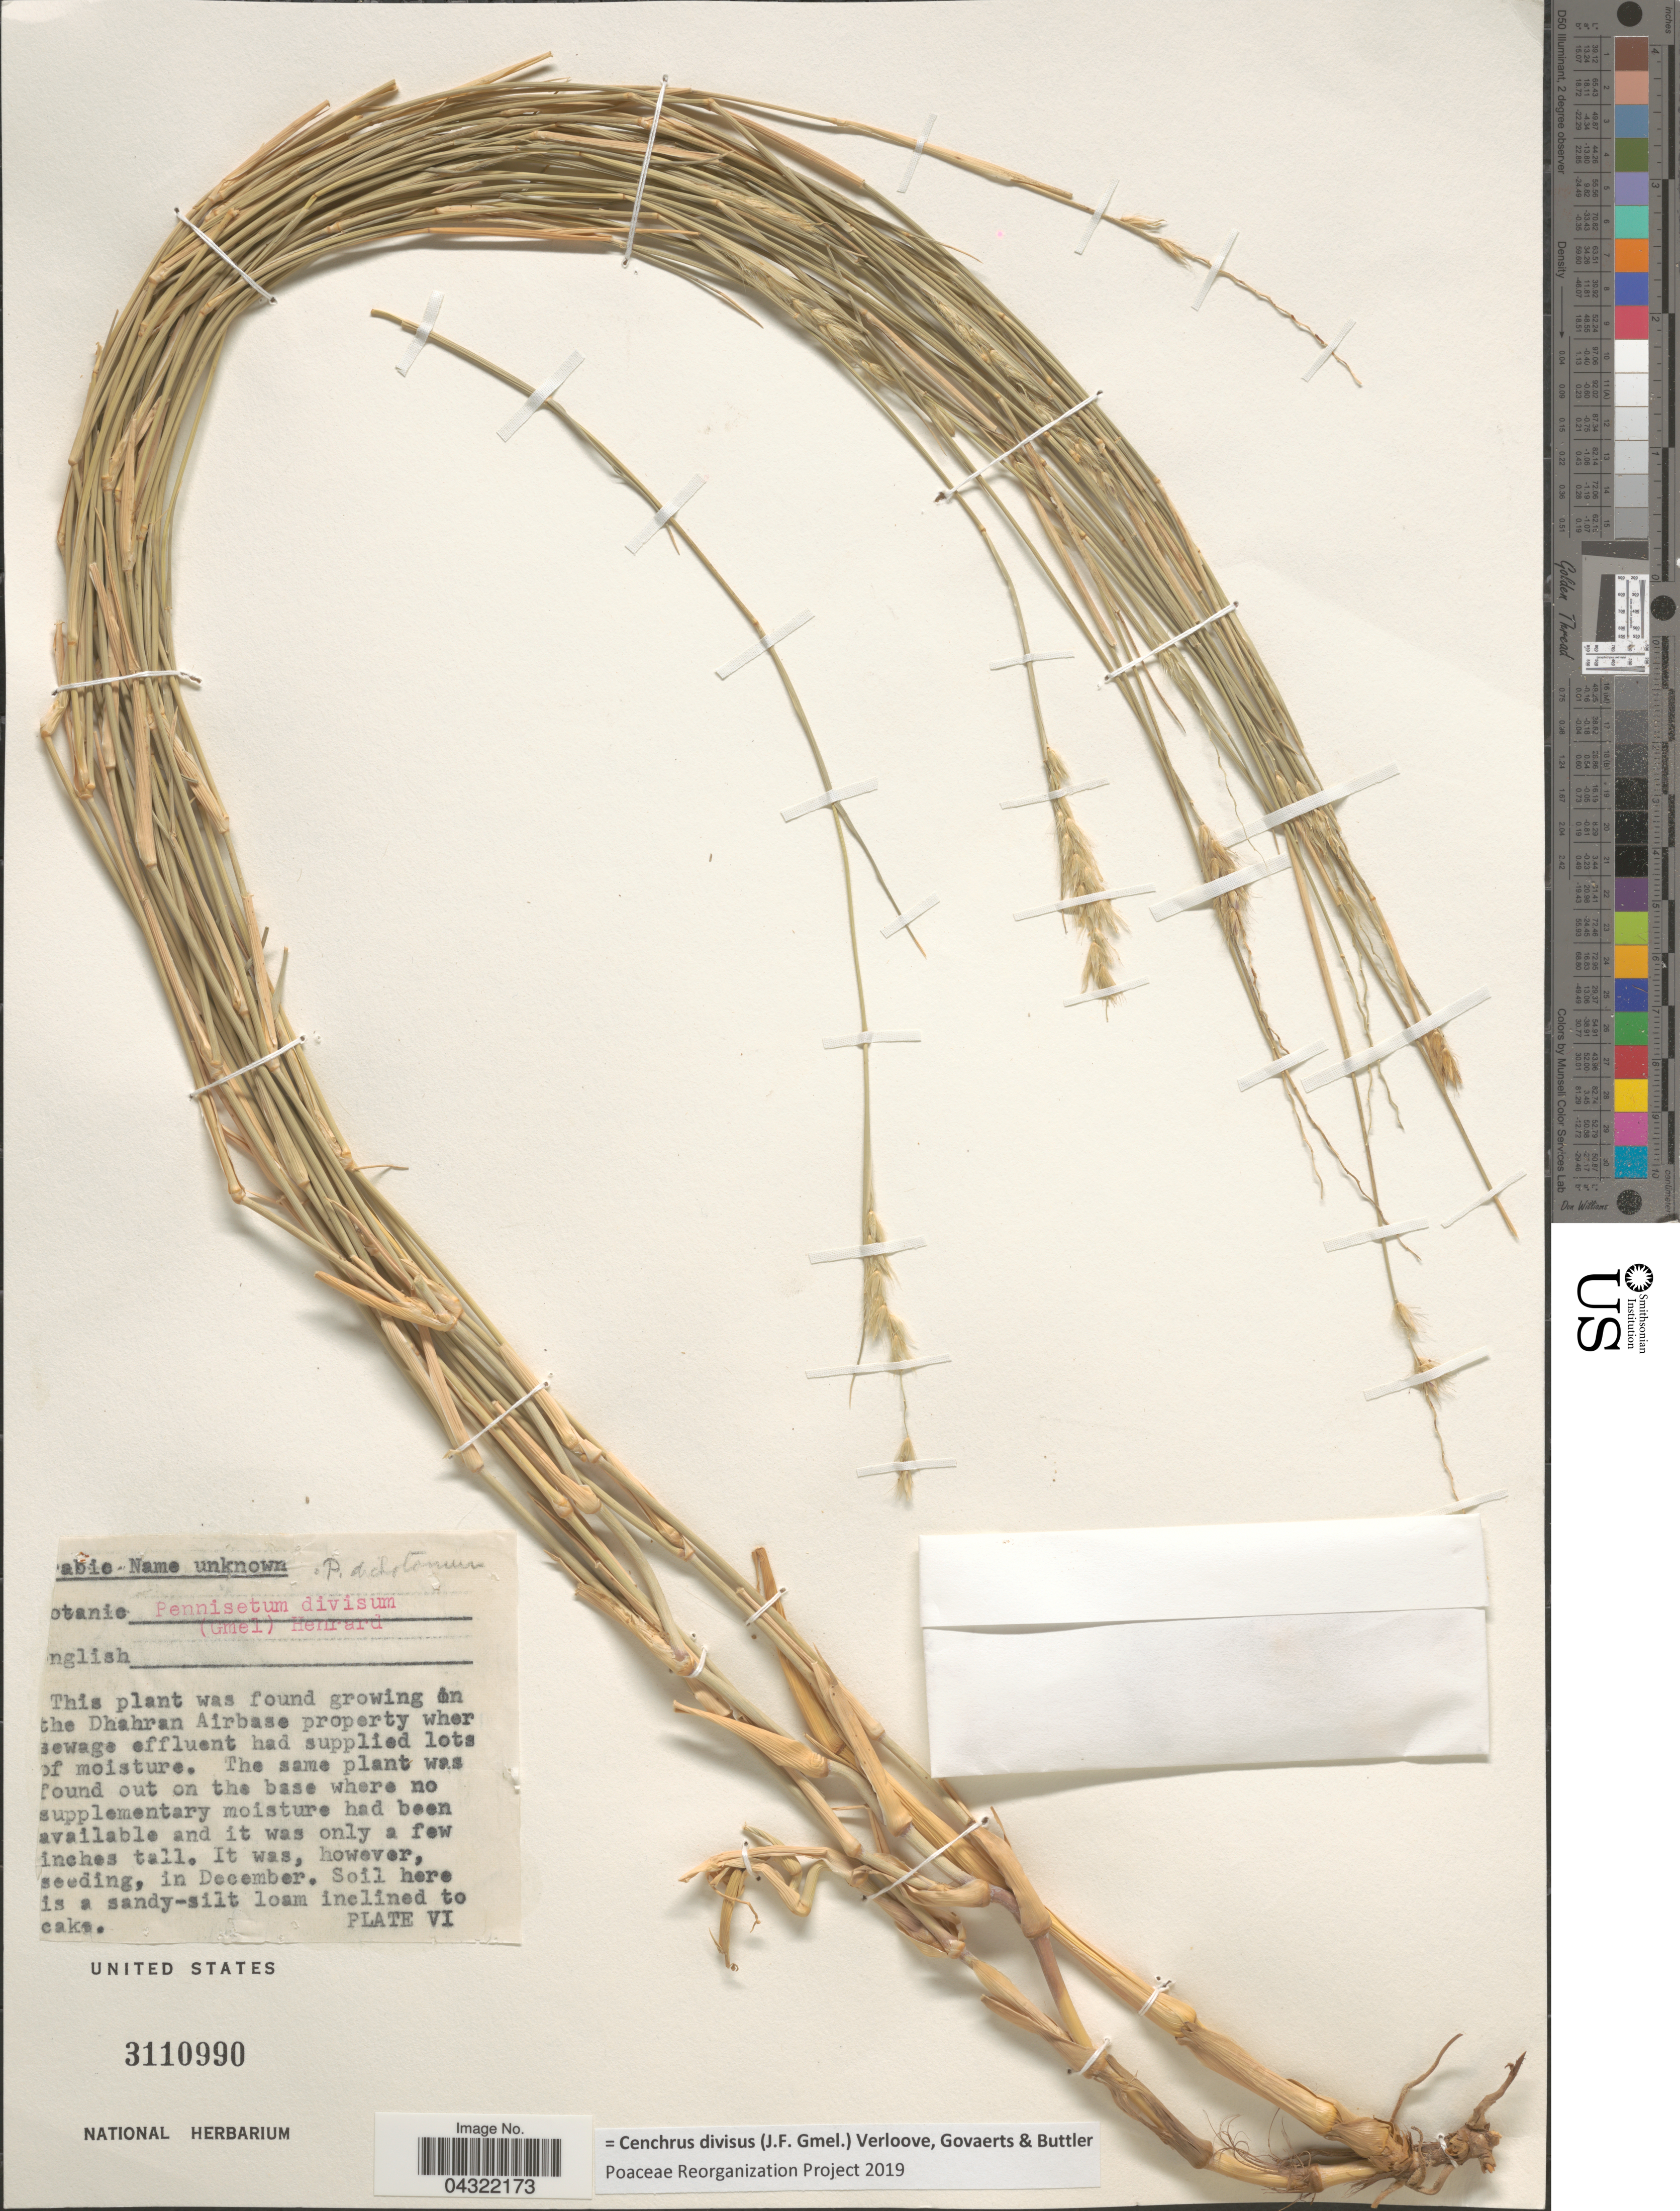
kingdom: Plantae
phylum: Tracheophyta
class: Liliopsida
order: Poales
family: Poaceae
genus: Cenchrus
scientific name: Cenchrus divisus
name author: (J.F. Gmel.) Verloove et al.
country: Saudi Arabia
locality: This plant was found growing on the Dhahran Airbase property.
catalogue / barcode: US 3110990